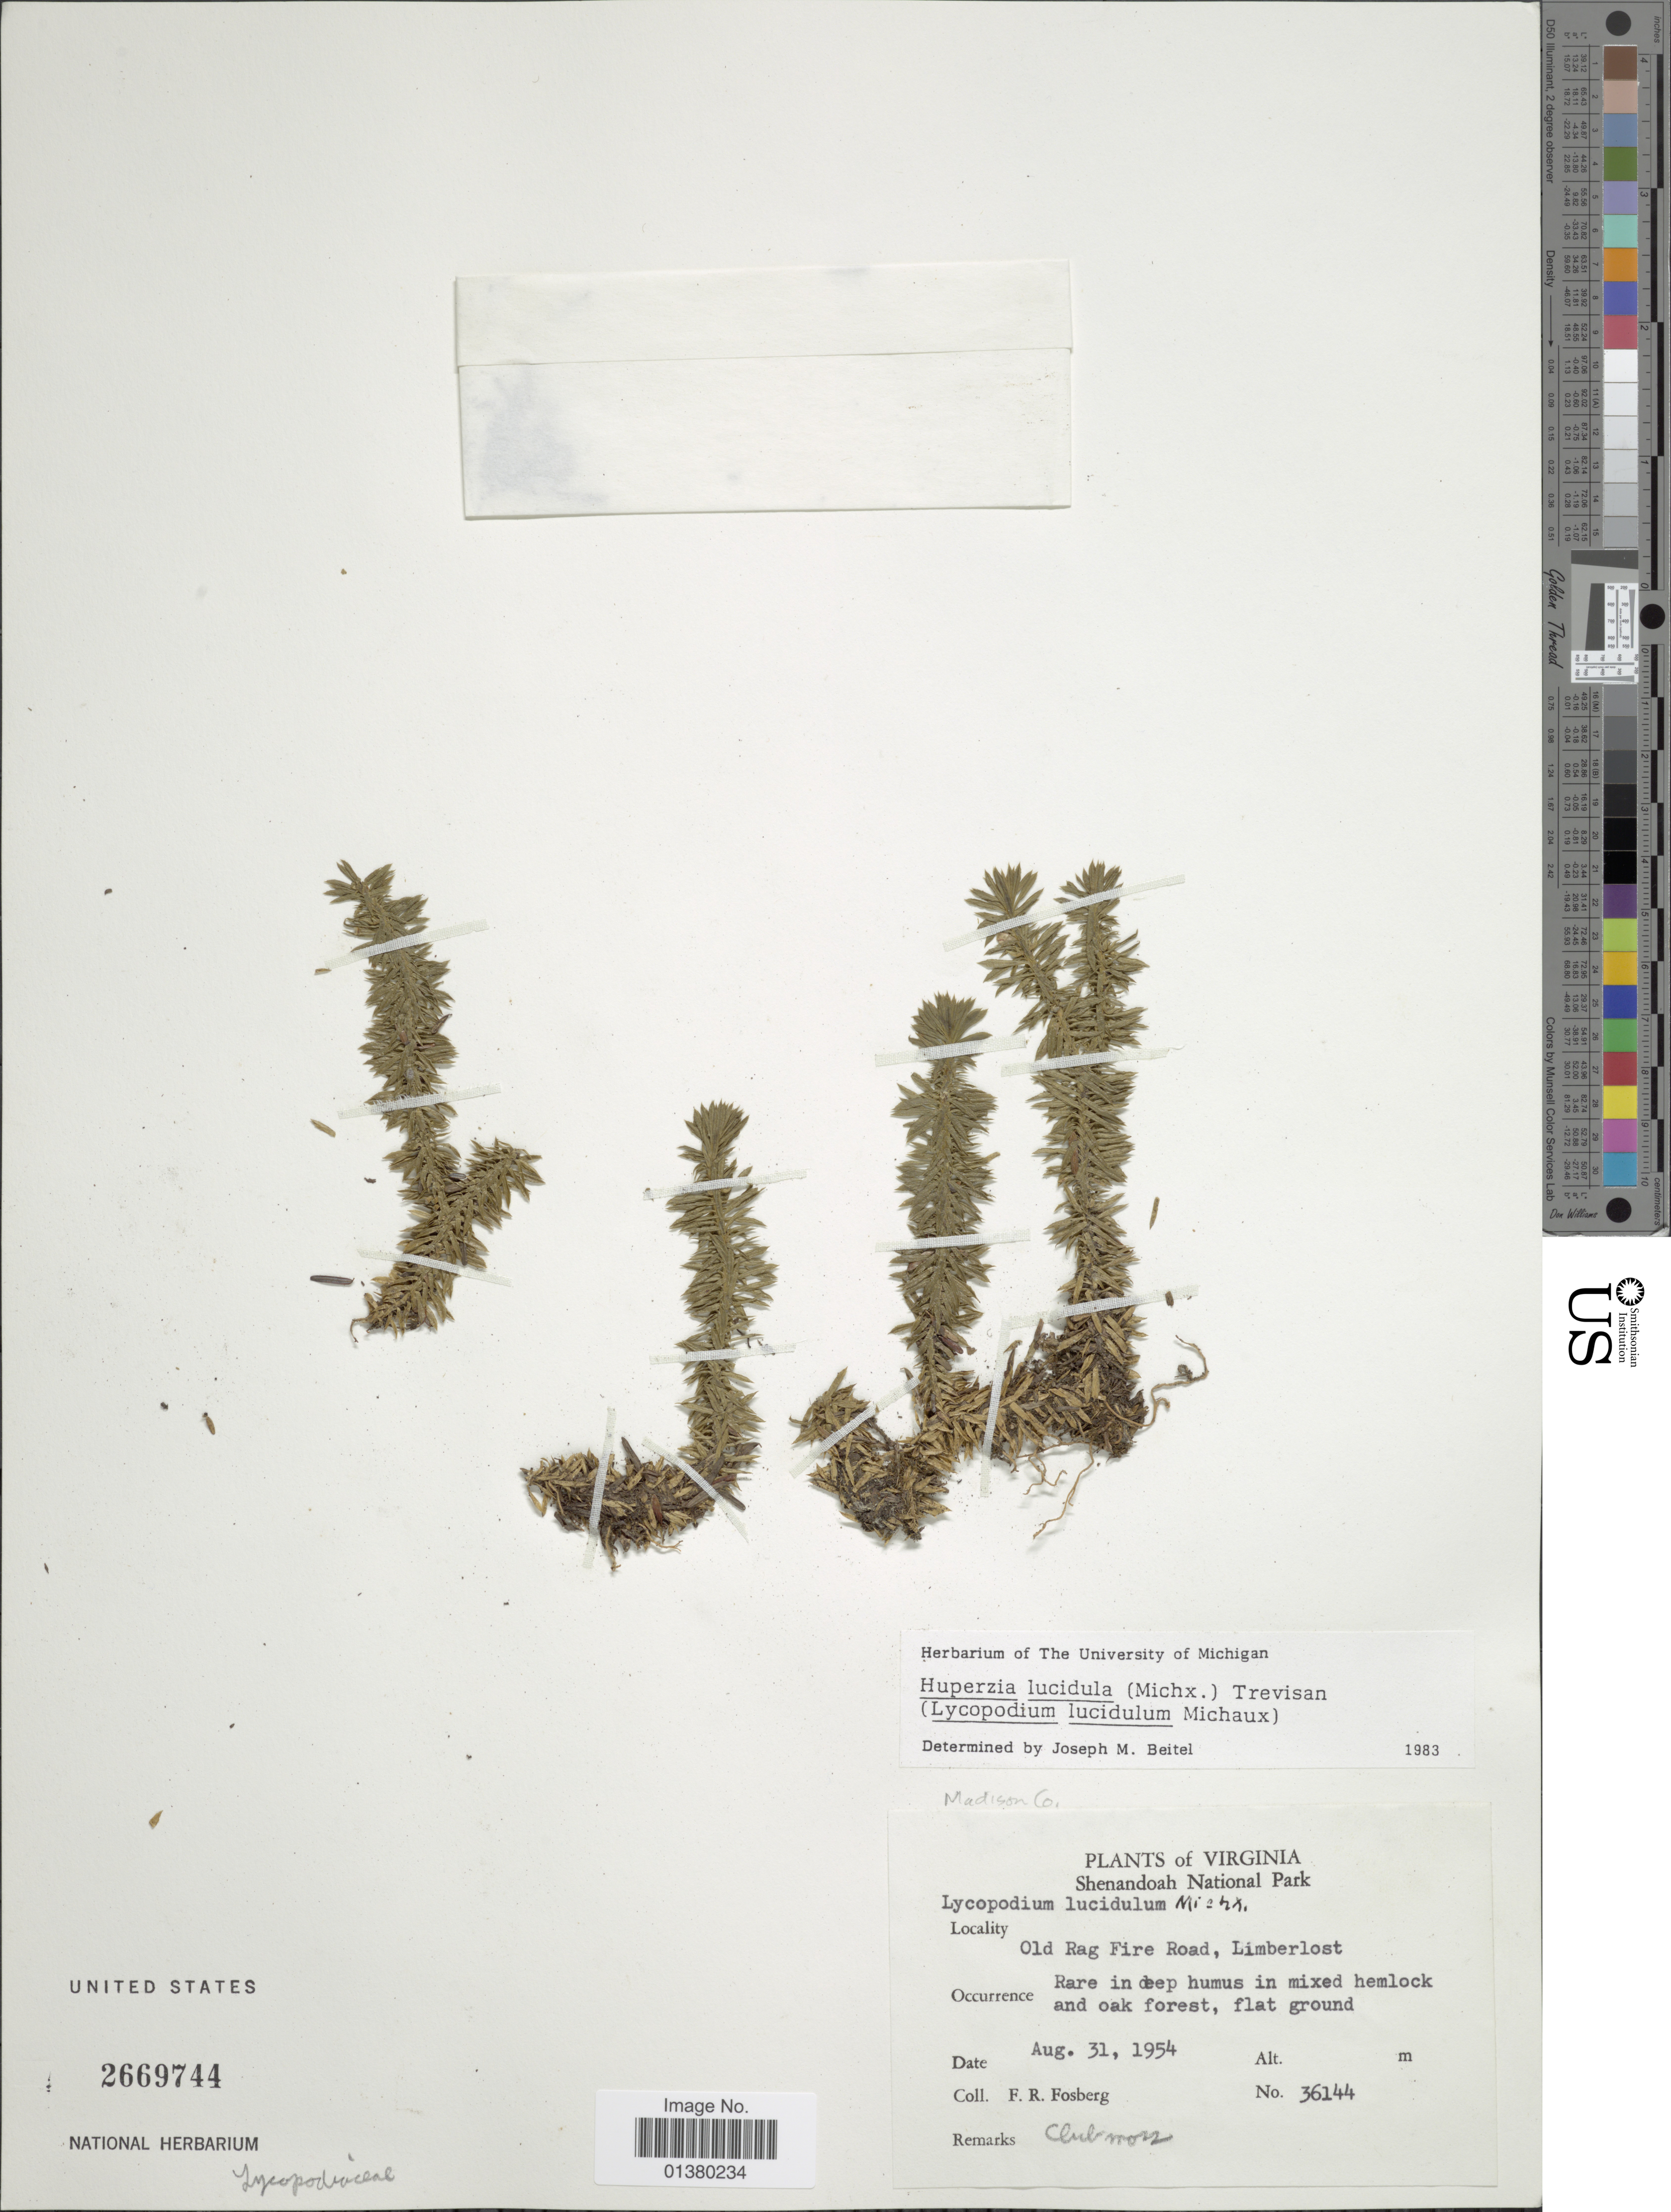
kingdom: Plantae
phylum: Tracheophyta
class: Lycopodiopsida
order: Lycopodiales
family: Lycopodiaceae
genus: Huperzia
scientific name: Huperzia lucidula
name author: (Michx.) Trevis.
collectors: F. R. Fosberg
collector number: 36144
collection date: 1954-08-31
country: United States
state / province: Virginia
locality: Shenandoah National Park, Old Rag Fire Road, Limberlost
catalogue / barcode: US 2669744